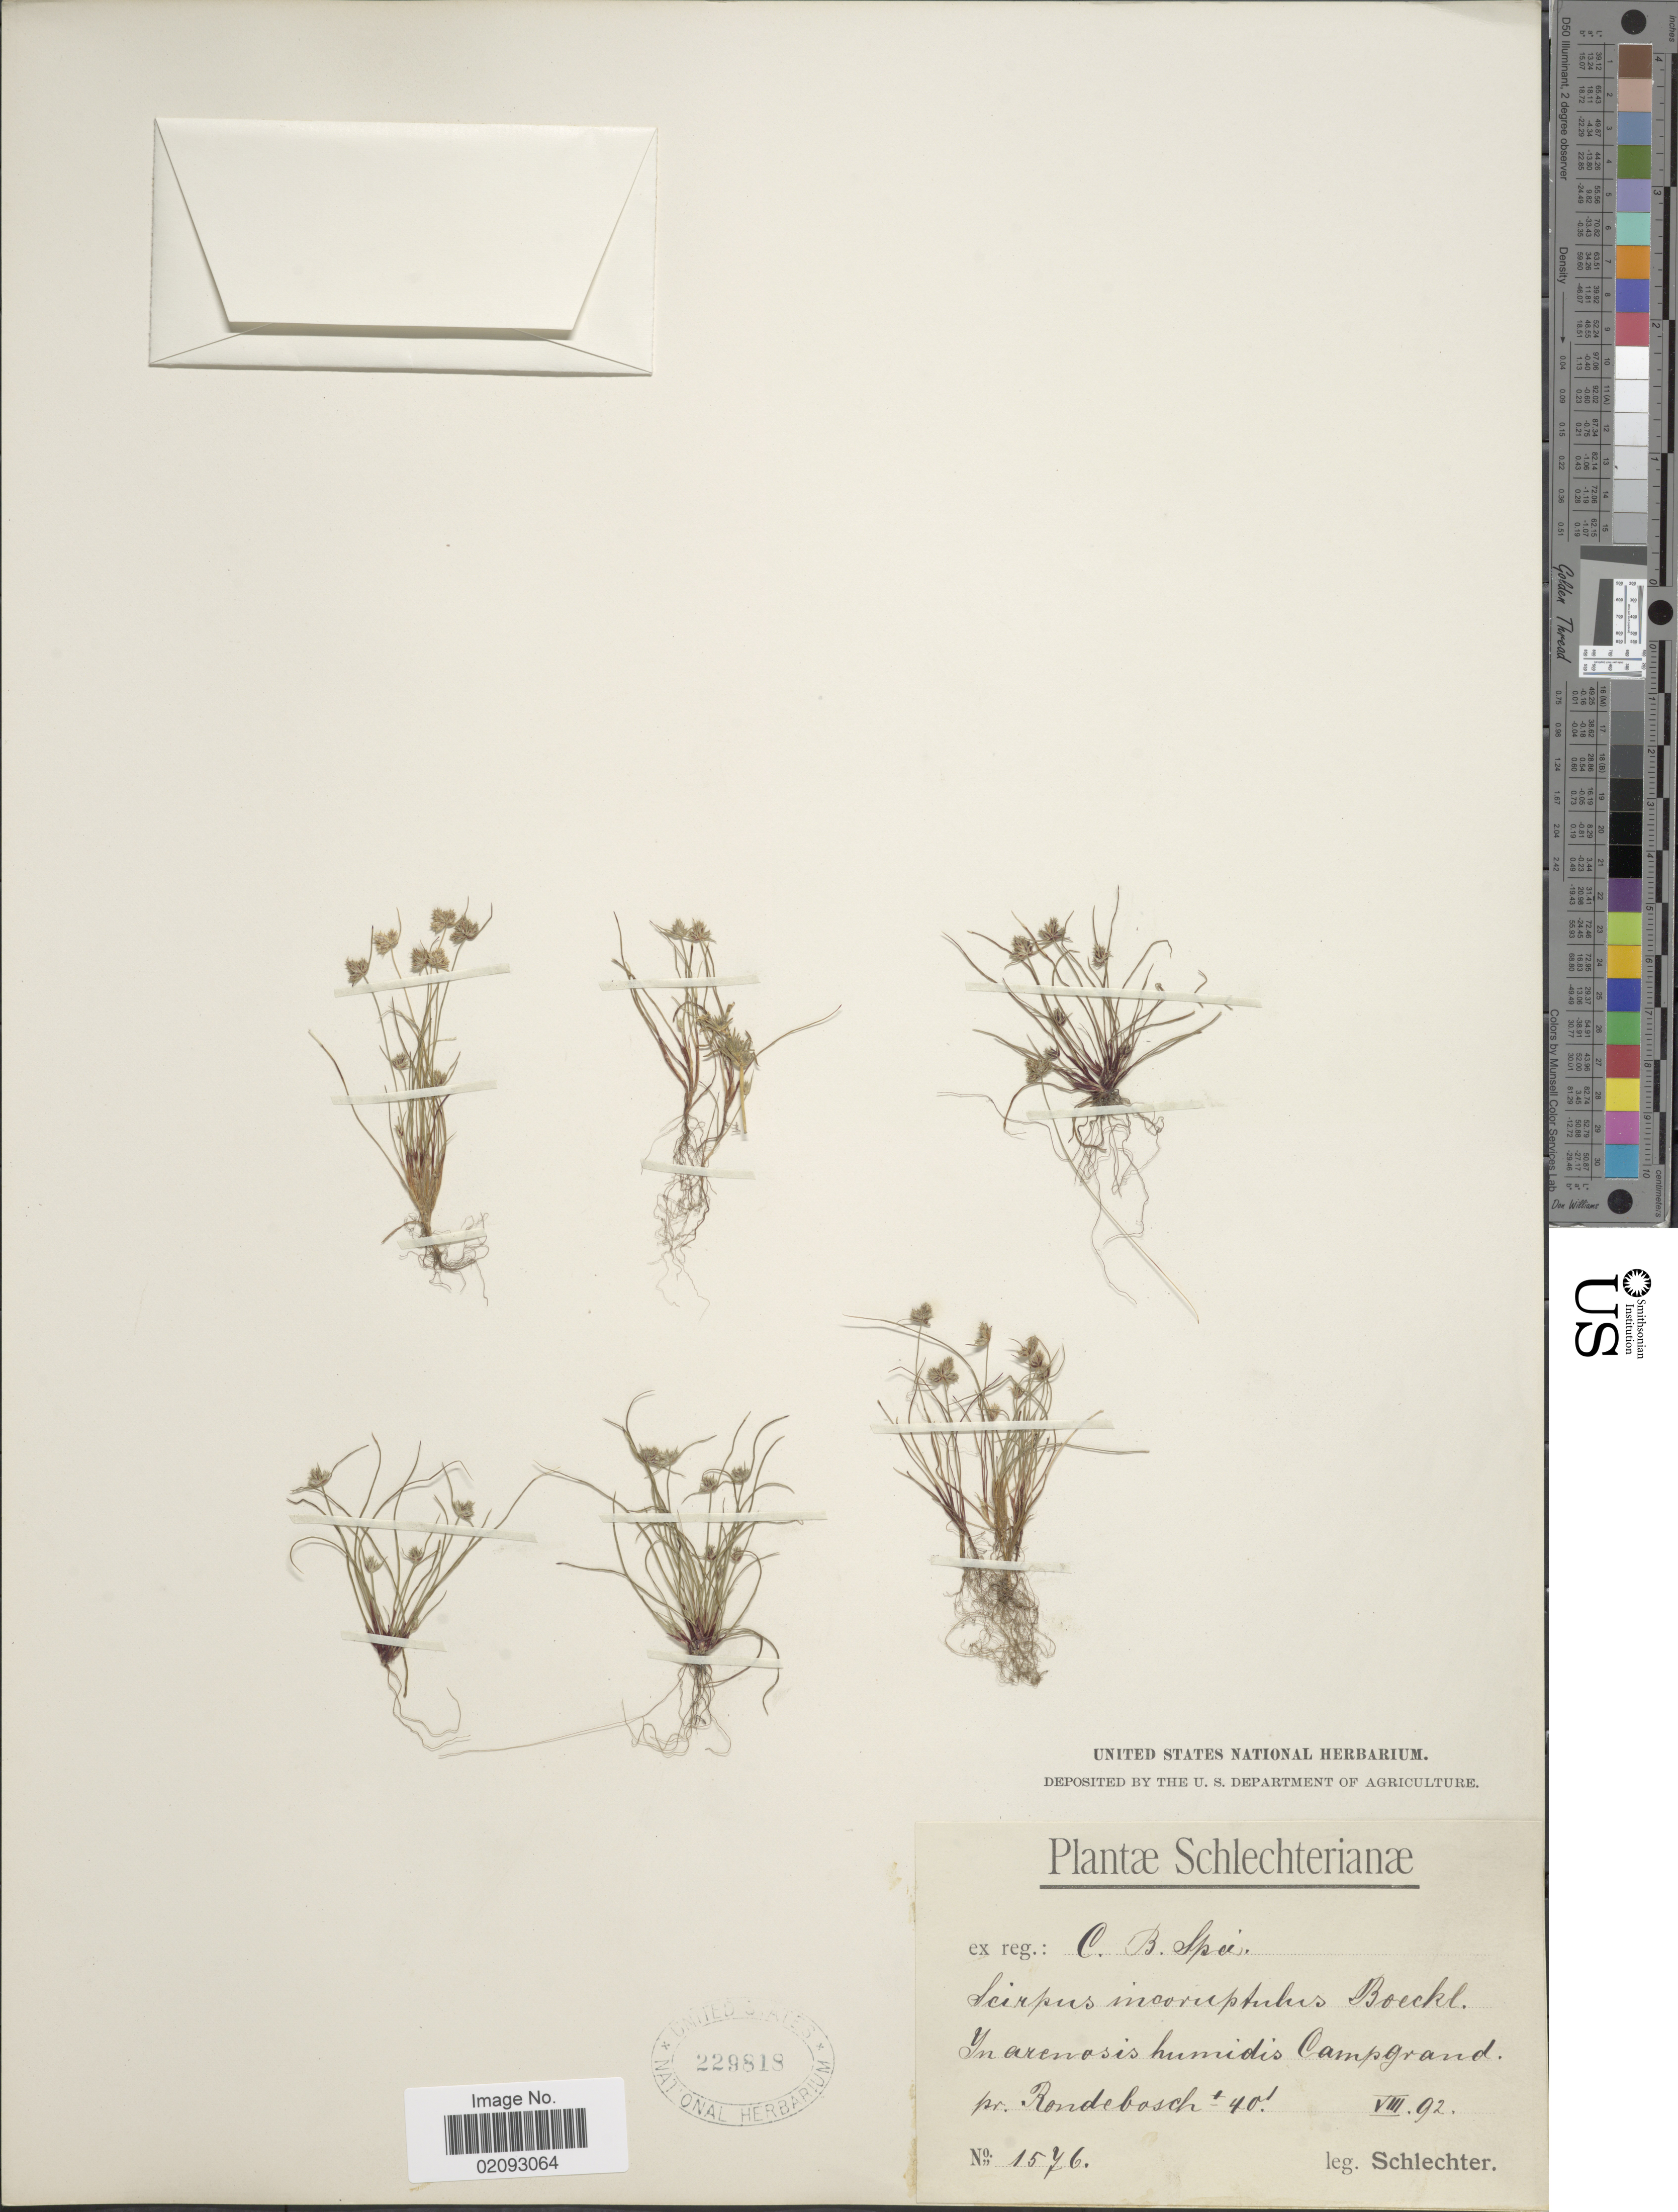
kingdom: Plantae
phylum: Tracheophyta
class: Liliopsida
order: Poales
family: Cyperaceae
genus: Isolepis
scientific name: Isolepis incomtula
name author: Nees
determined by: Strong, Mark T., (BOT), Smithsonian Institution - National Museum of Natural History (UNITED STATES)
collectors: Schlechter, --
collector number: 1576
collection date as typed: Transcribed d/m/y: /8/92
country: South Africa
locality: In arenosis humidis Campgrand pr. Rondebosch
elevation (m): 12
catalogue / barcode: US 229818